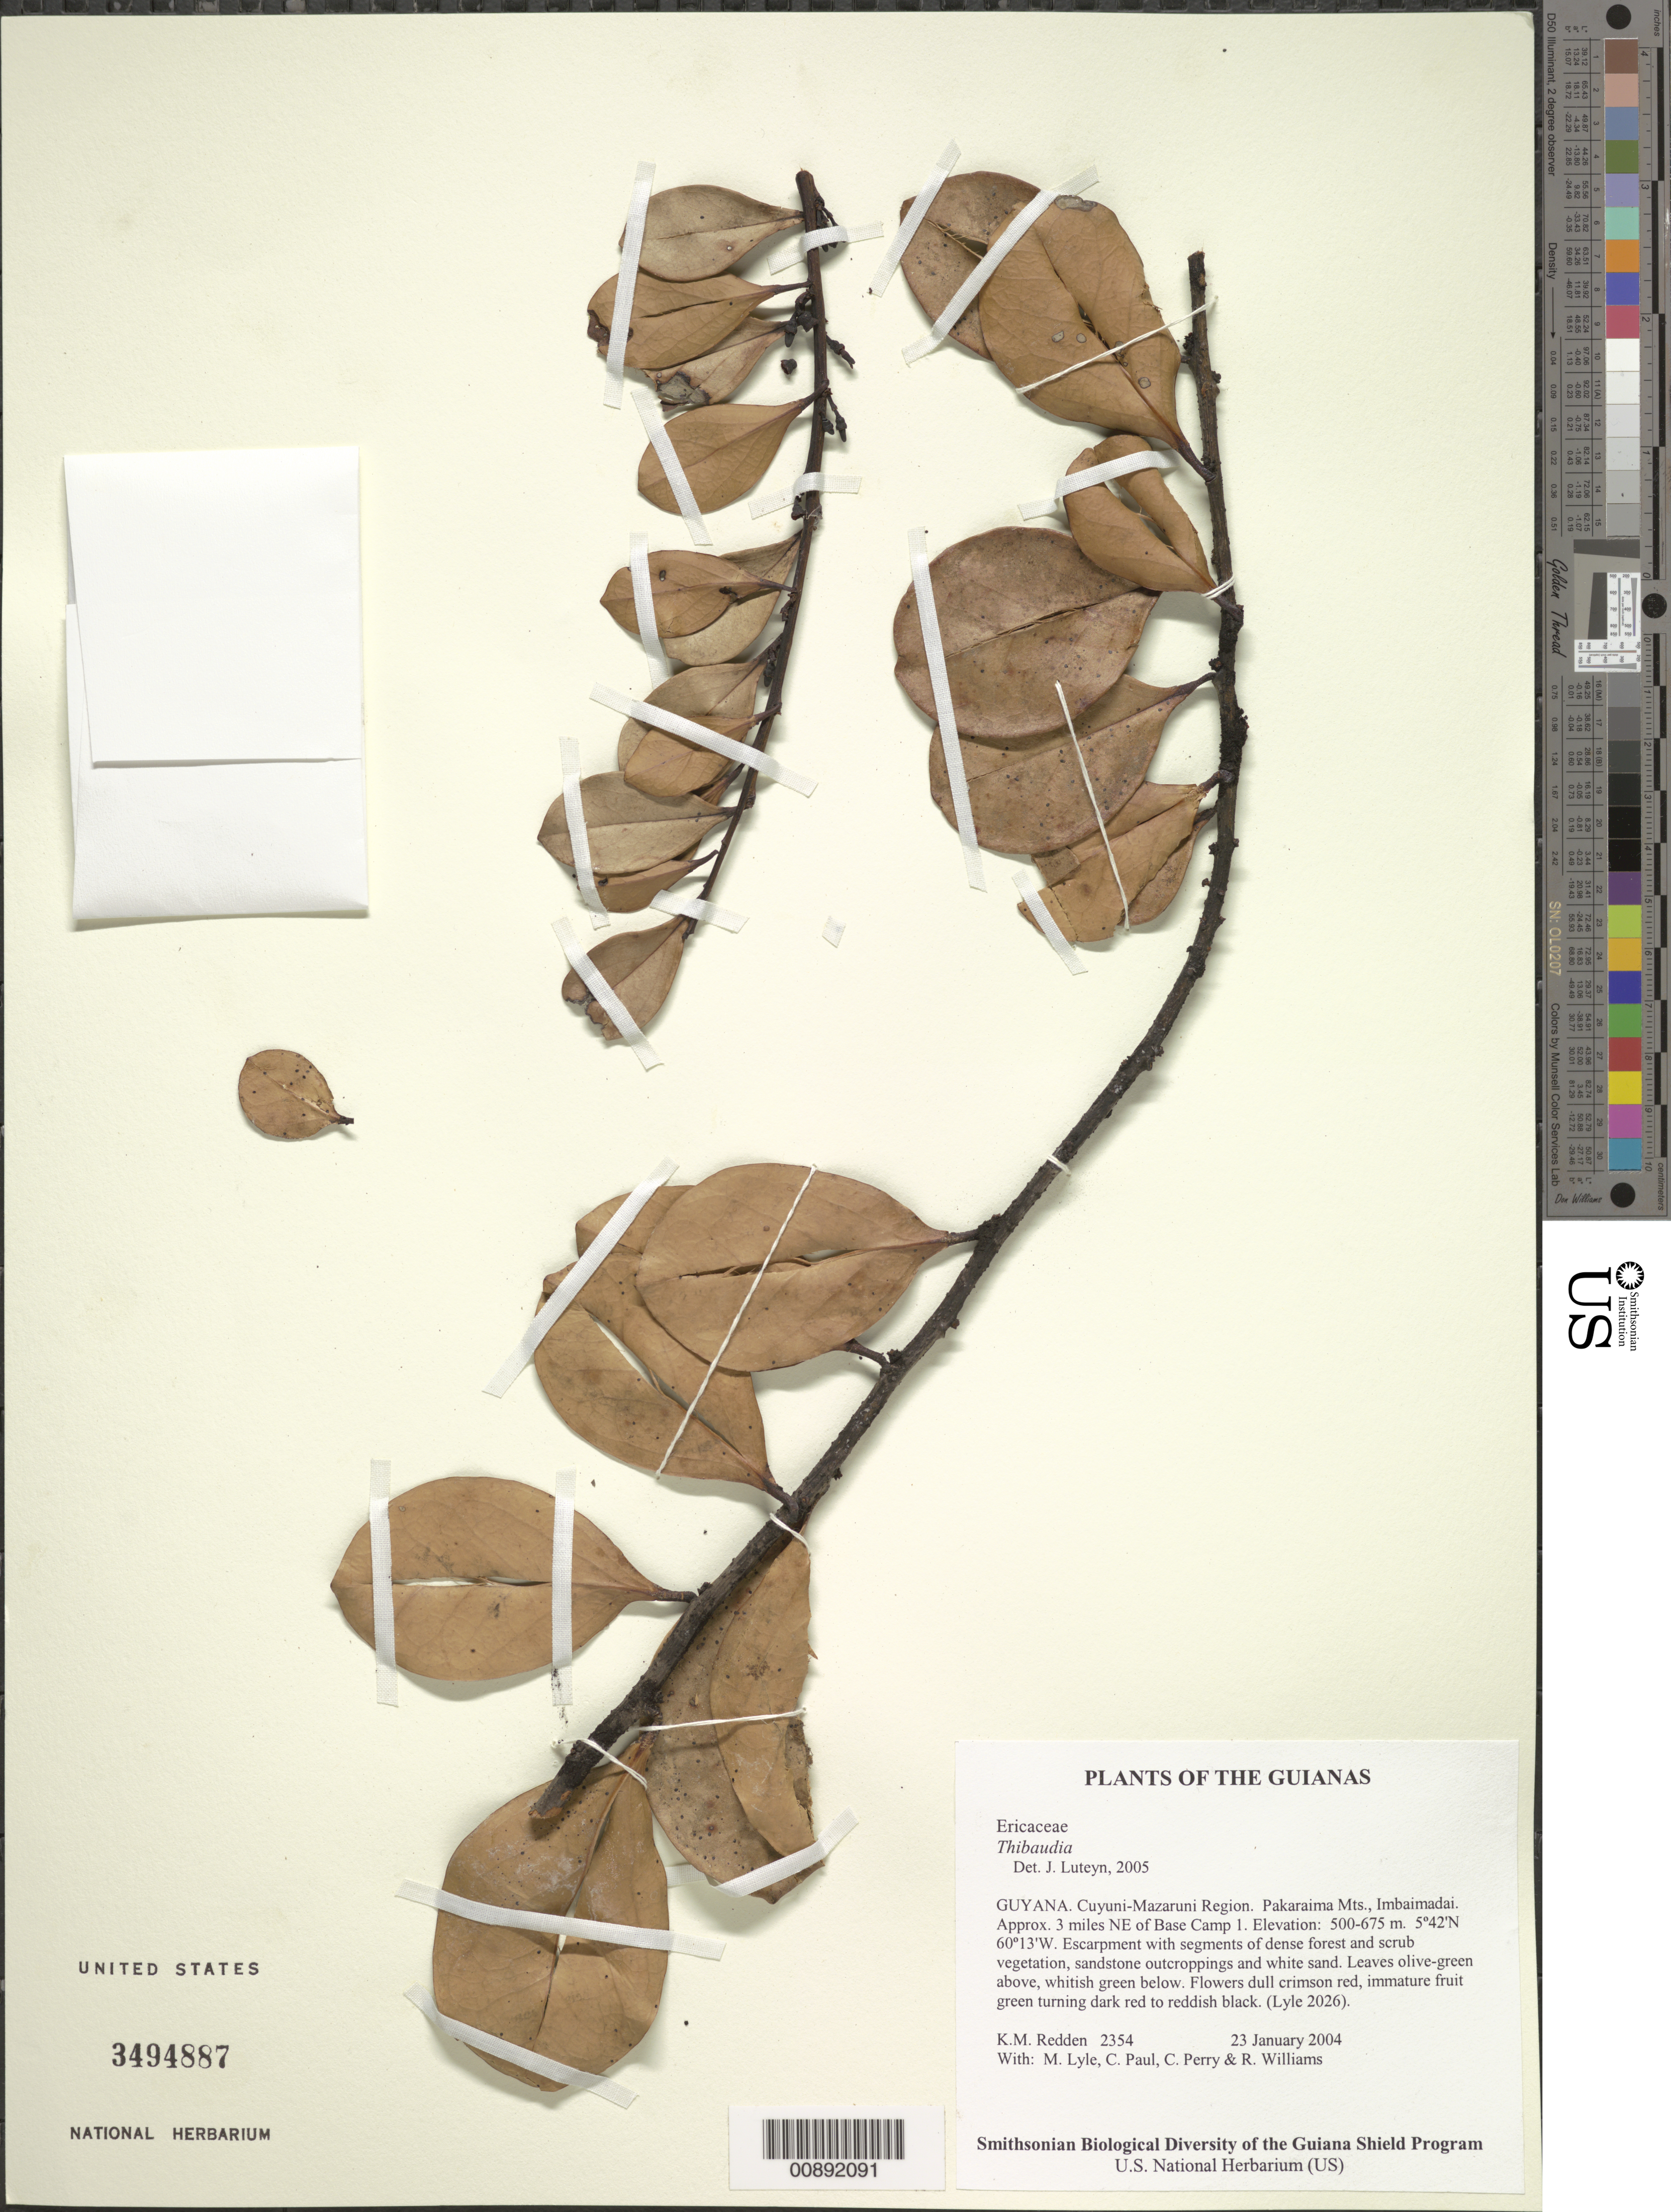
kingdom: Plantae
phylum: Tracheophyta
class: Magnoliopsida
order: Ericales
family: Ericaceae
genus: Thibaudia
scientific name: Thibaudia sp.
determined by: Luteyn, J. L.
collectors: K. M. Redden, M. Lyle, C. Paul, C. Perry & R. Williams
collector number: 2354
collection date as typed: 23 January 2004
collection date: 2004-01-23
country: Guyana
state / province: Cuyuni-Mazaruni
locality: Pakaraima Mts., Imbaimadai. Approx. 3 miles NE of Base Camp 1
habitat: Escarpment with segments of dense forest and scrub vegetation, sandstone outcroppings and white sand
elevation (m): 500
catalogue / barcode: US 3494887